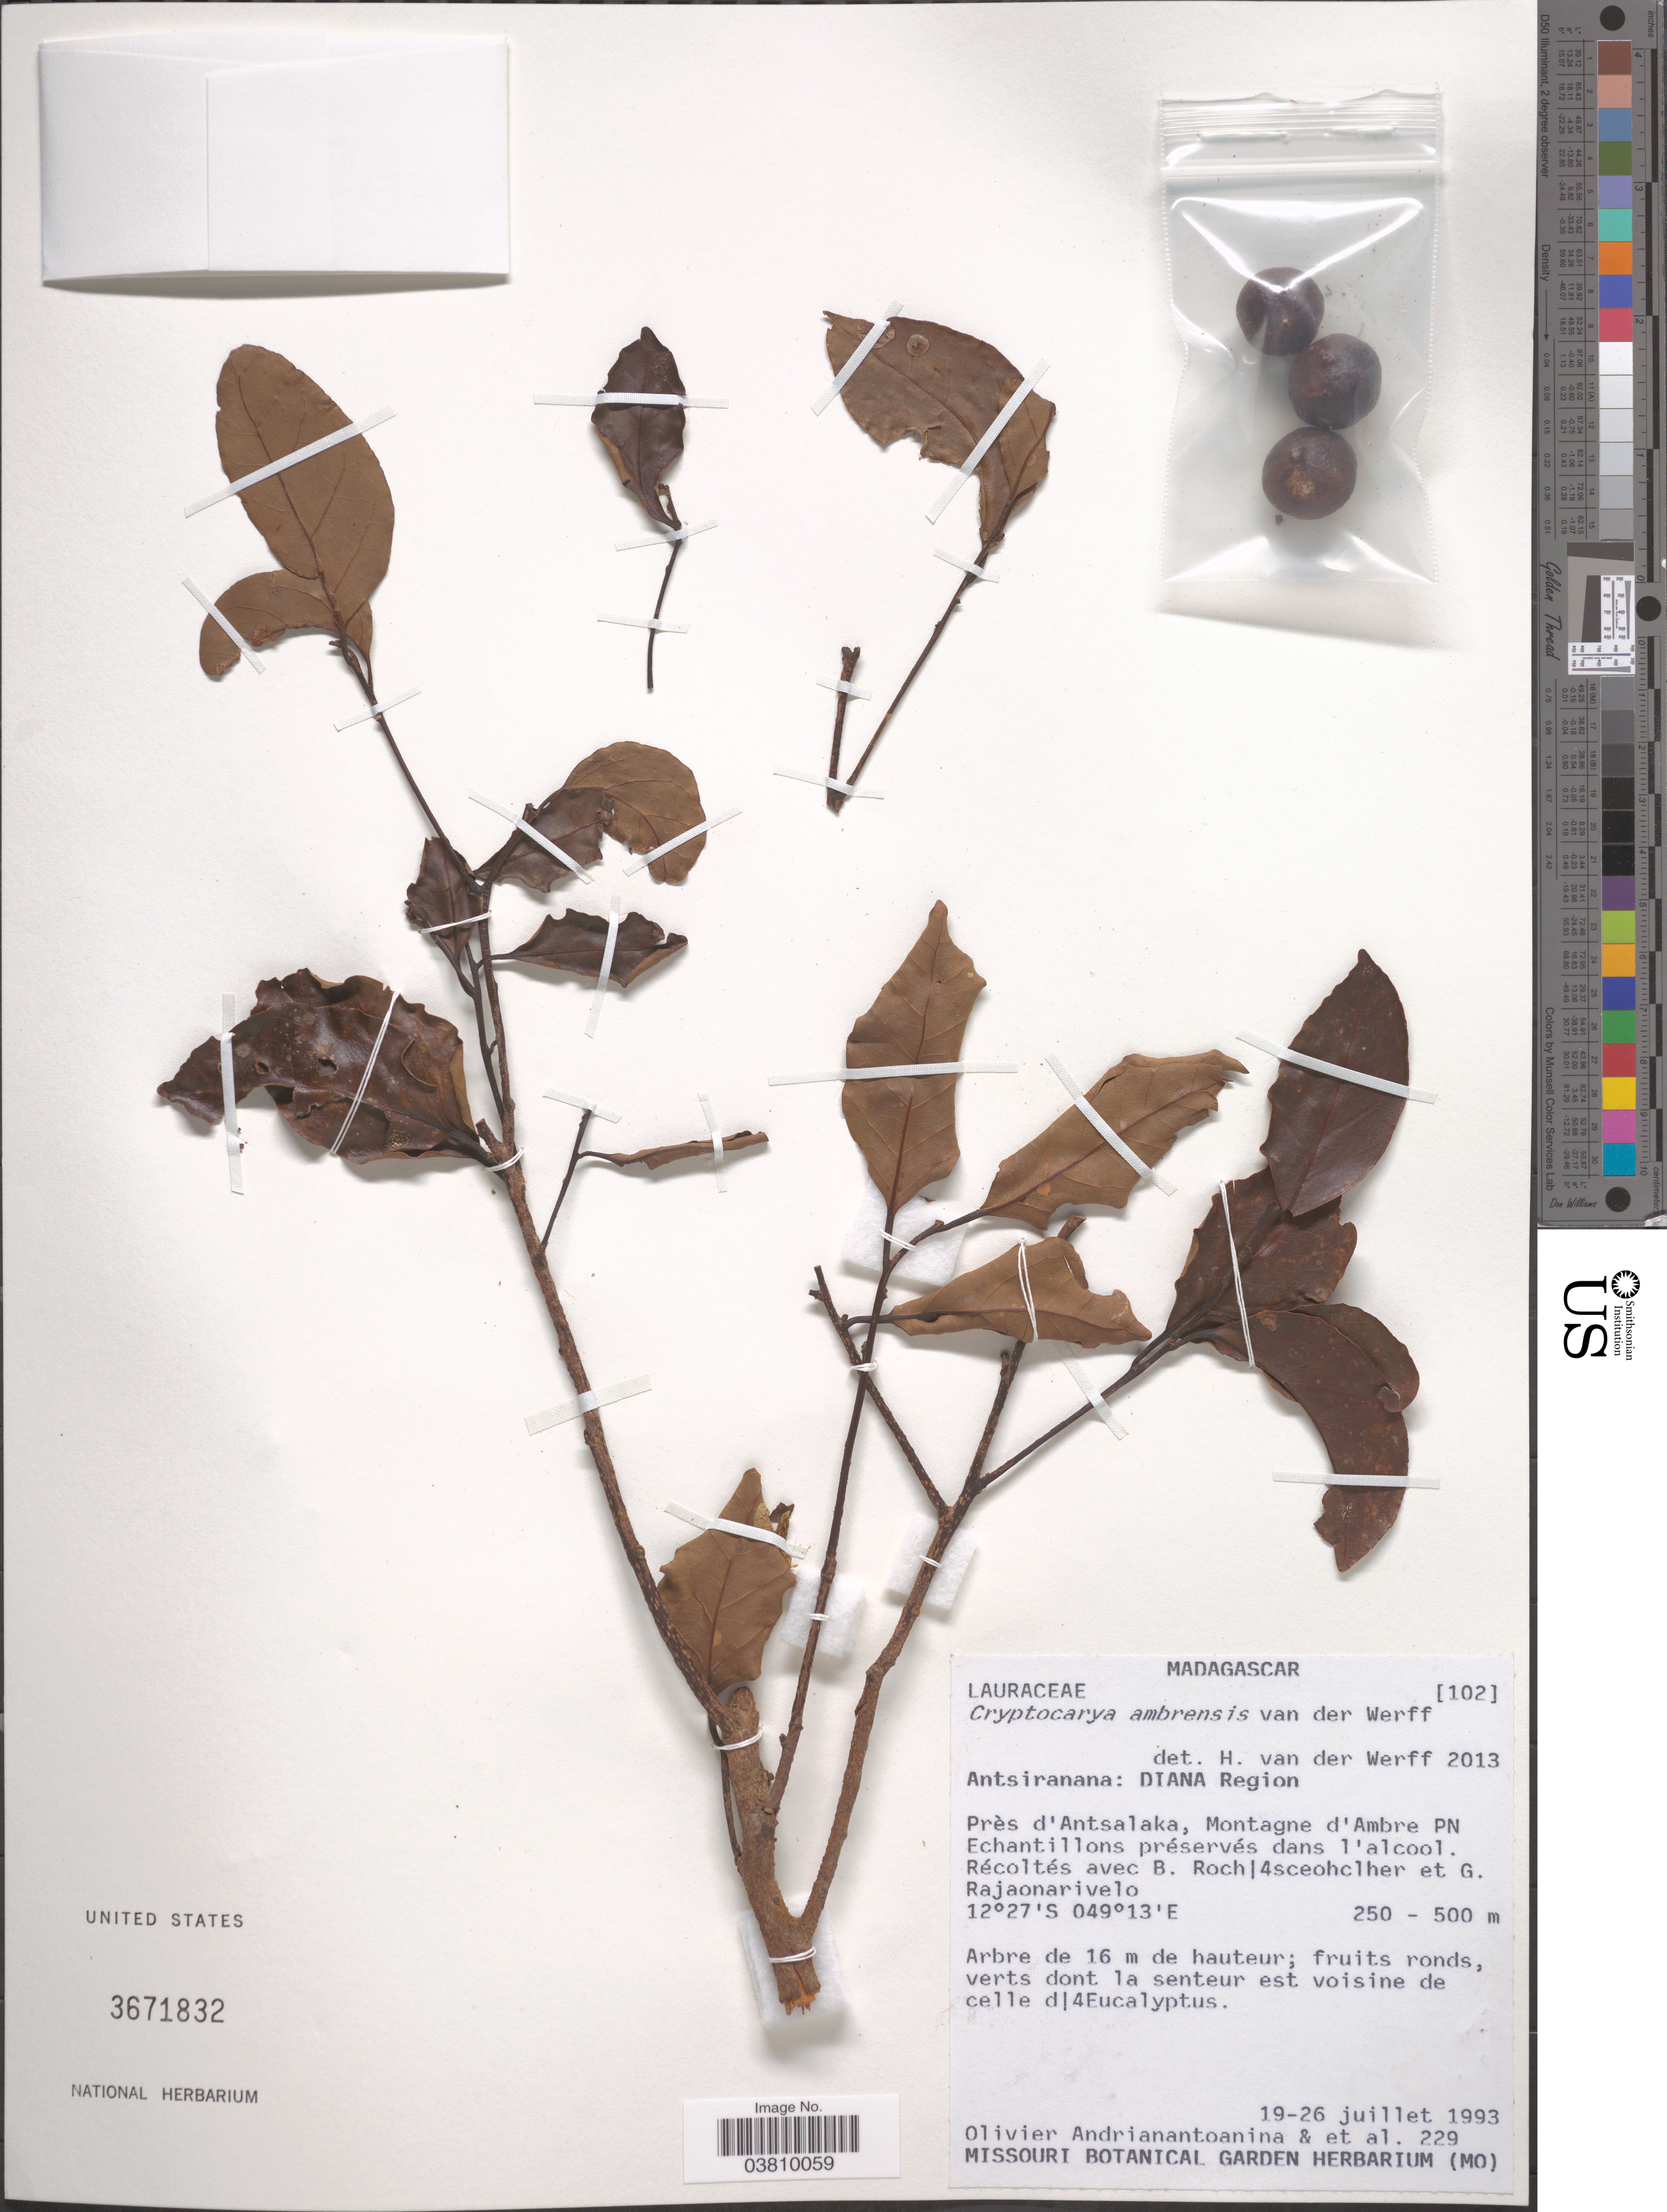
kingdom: Plantae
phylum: Tracheophyta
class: Magnoliopsida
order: Laurales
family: Lauraceae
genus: Cryptocarya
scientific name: Cryptocarya ambrensis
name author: van der Werff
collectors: O. Andrianantoanina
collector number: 229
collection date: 1993-07-19/1993-07-26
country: Madagascar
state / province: Diana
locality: Diana Region. Près d'Antsalaka, Montagne d'Ambre PN.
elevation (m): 250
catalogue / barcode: US 3671832